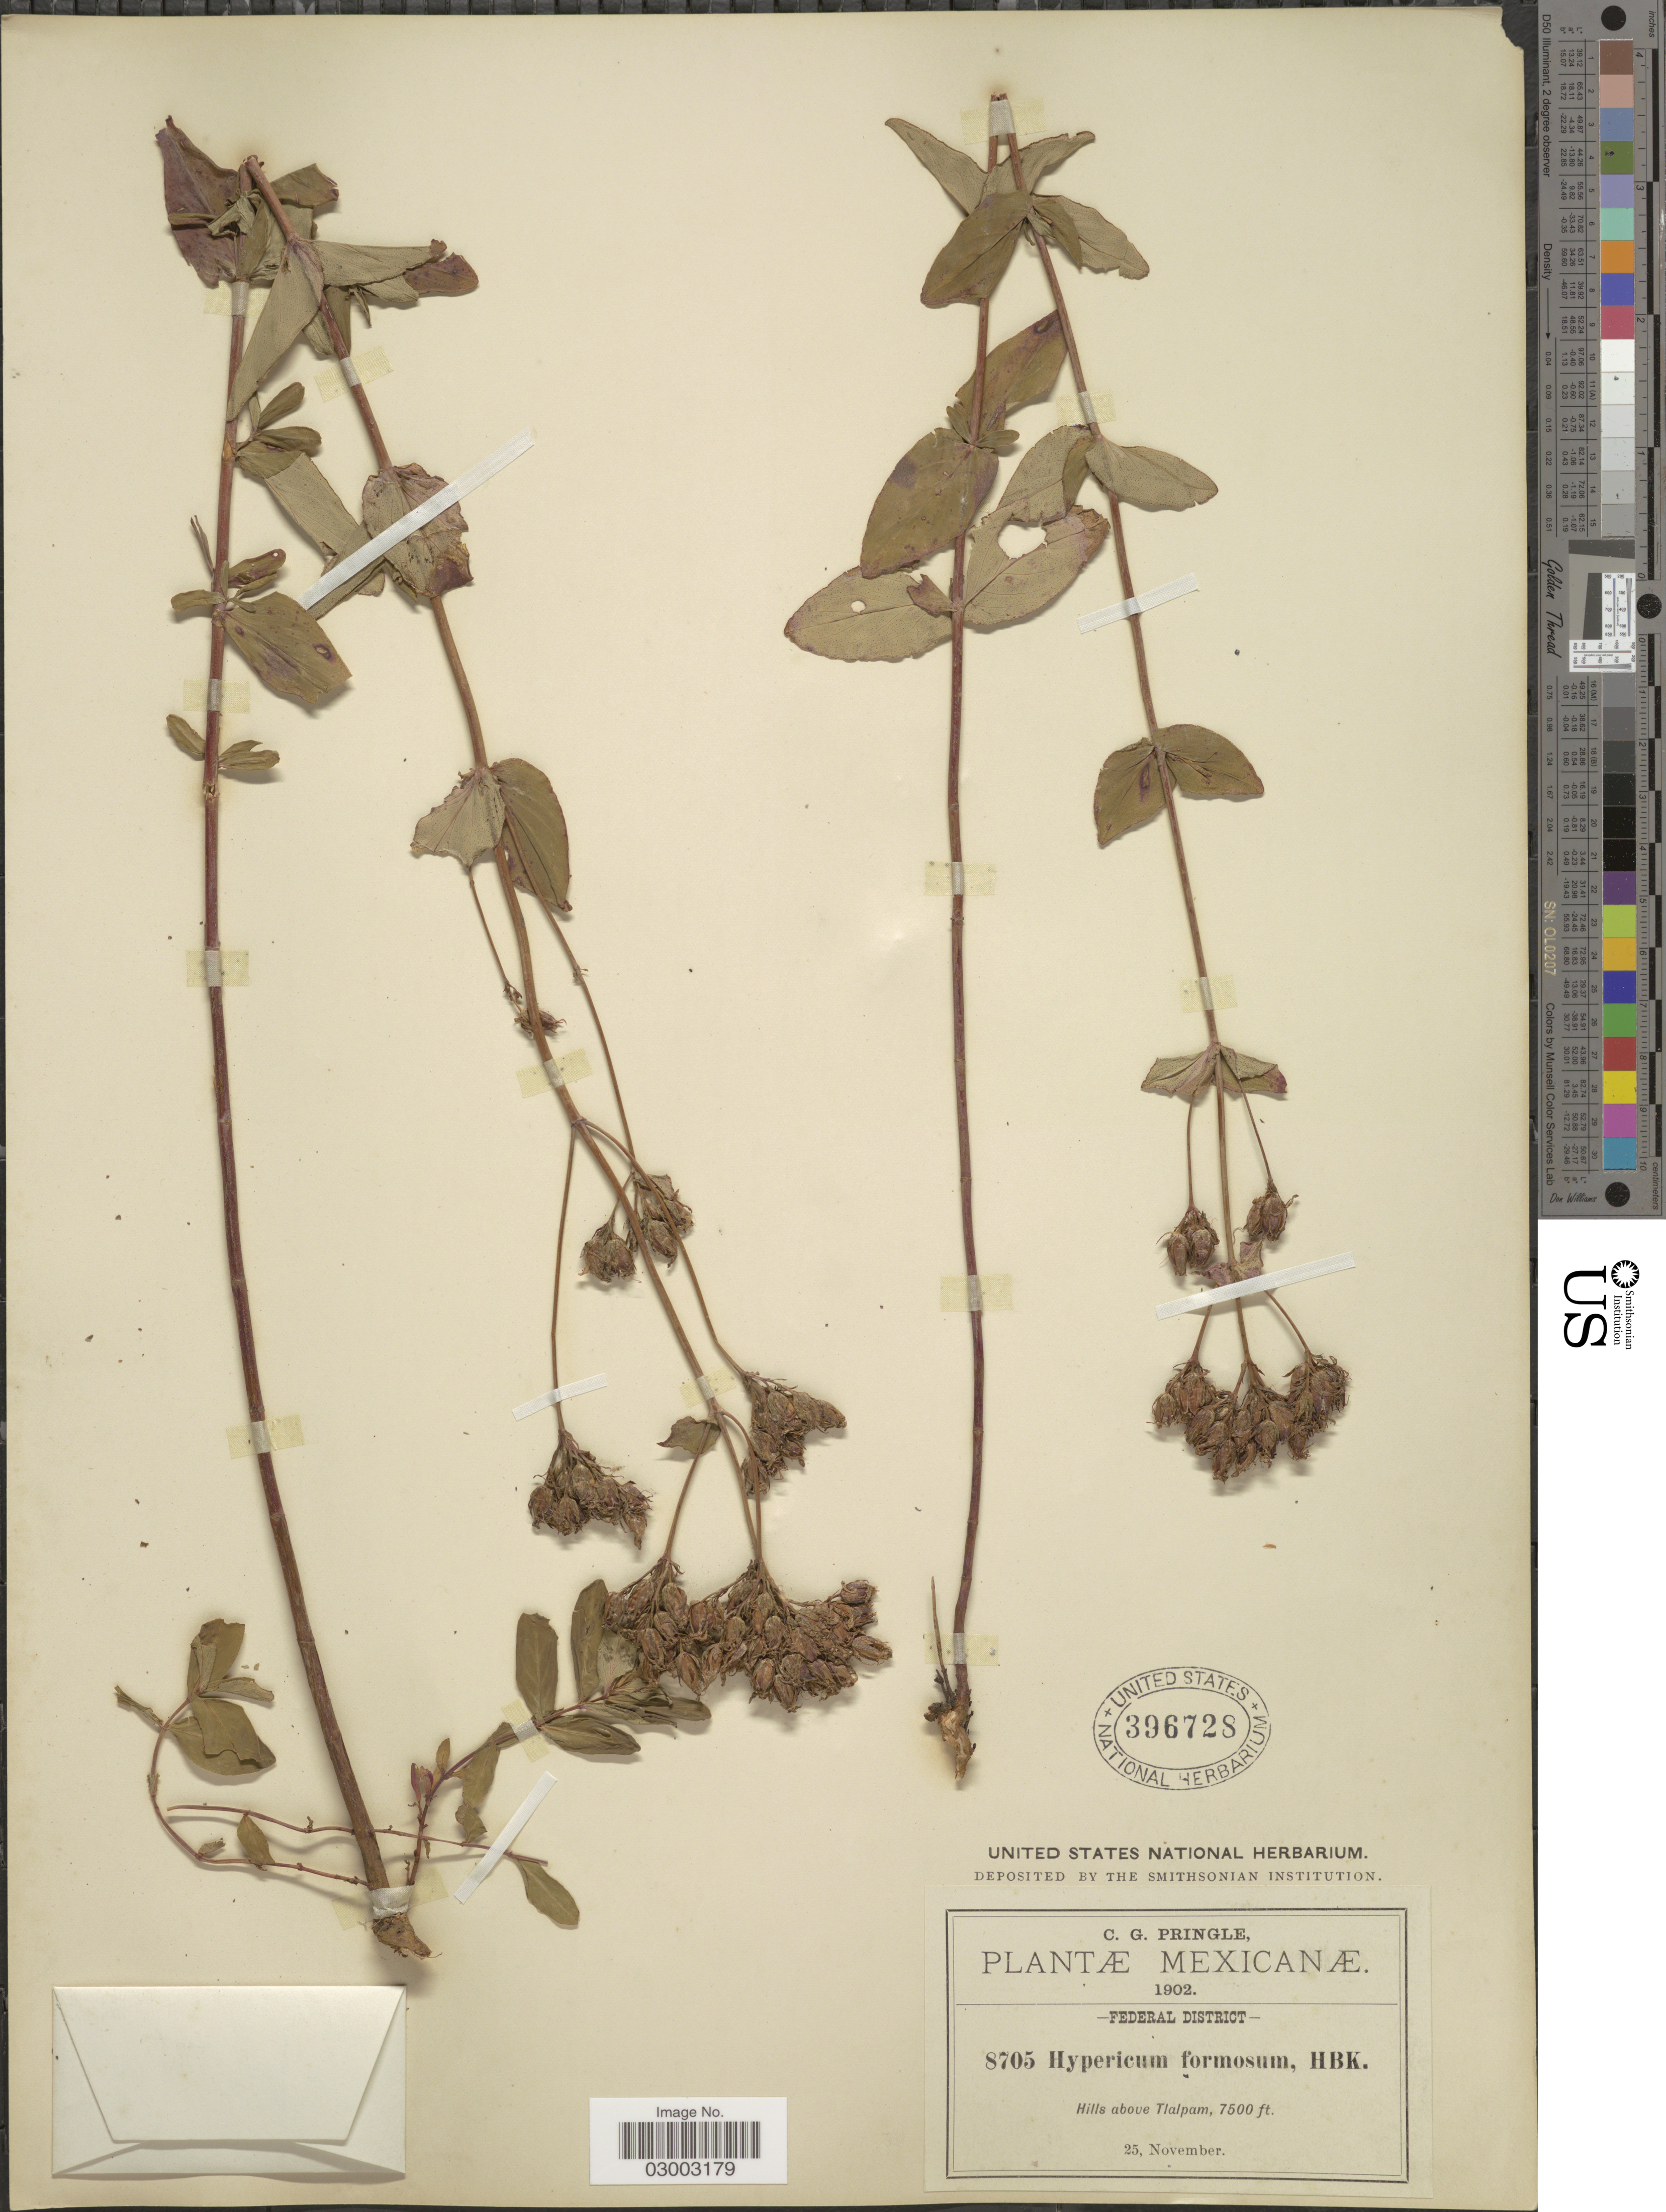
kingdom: Plantae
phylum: Tracheophyta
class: Magnoliopsida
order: Malpighiales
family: Hypericaceae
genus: Hypericum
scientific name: Hypericum formosum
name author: Kunth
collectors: C. G. Pringle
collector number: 8705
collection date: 1902-11-25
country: Mexico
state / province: Distrito Federal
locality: Federal District, Hills above Tlalpam.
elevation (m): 2286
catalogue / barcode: US 396728